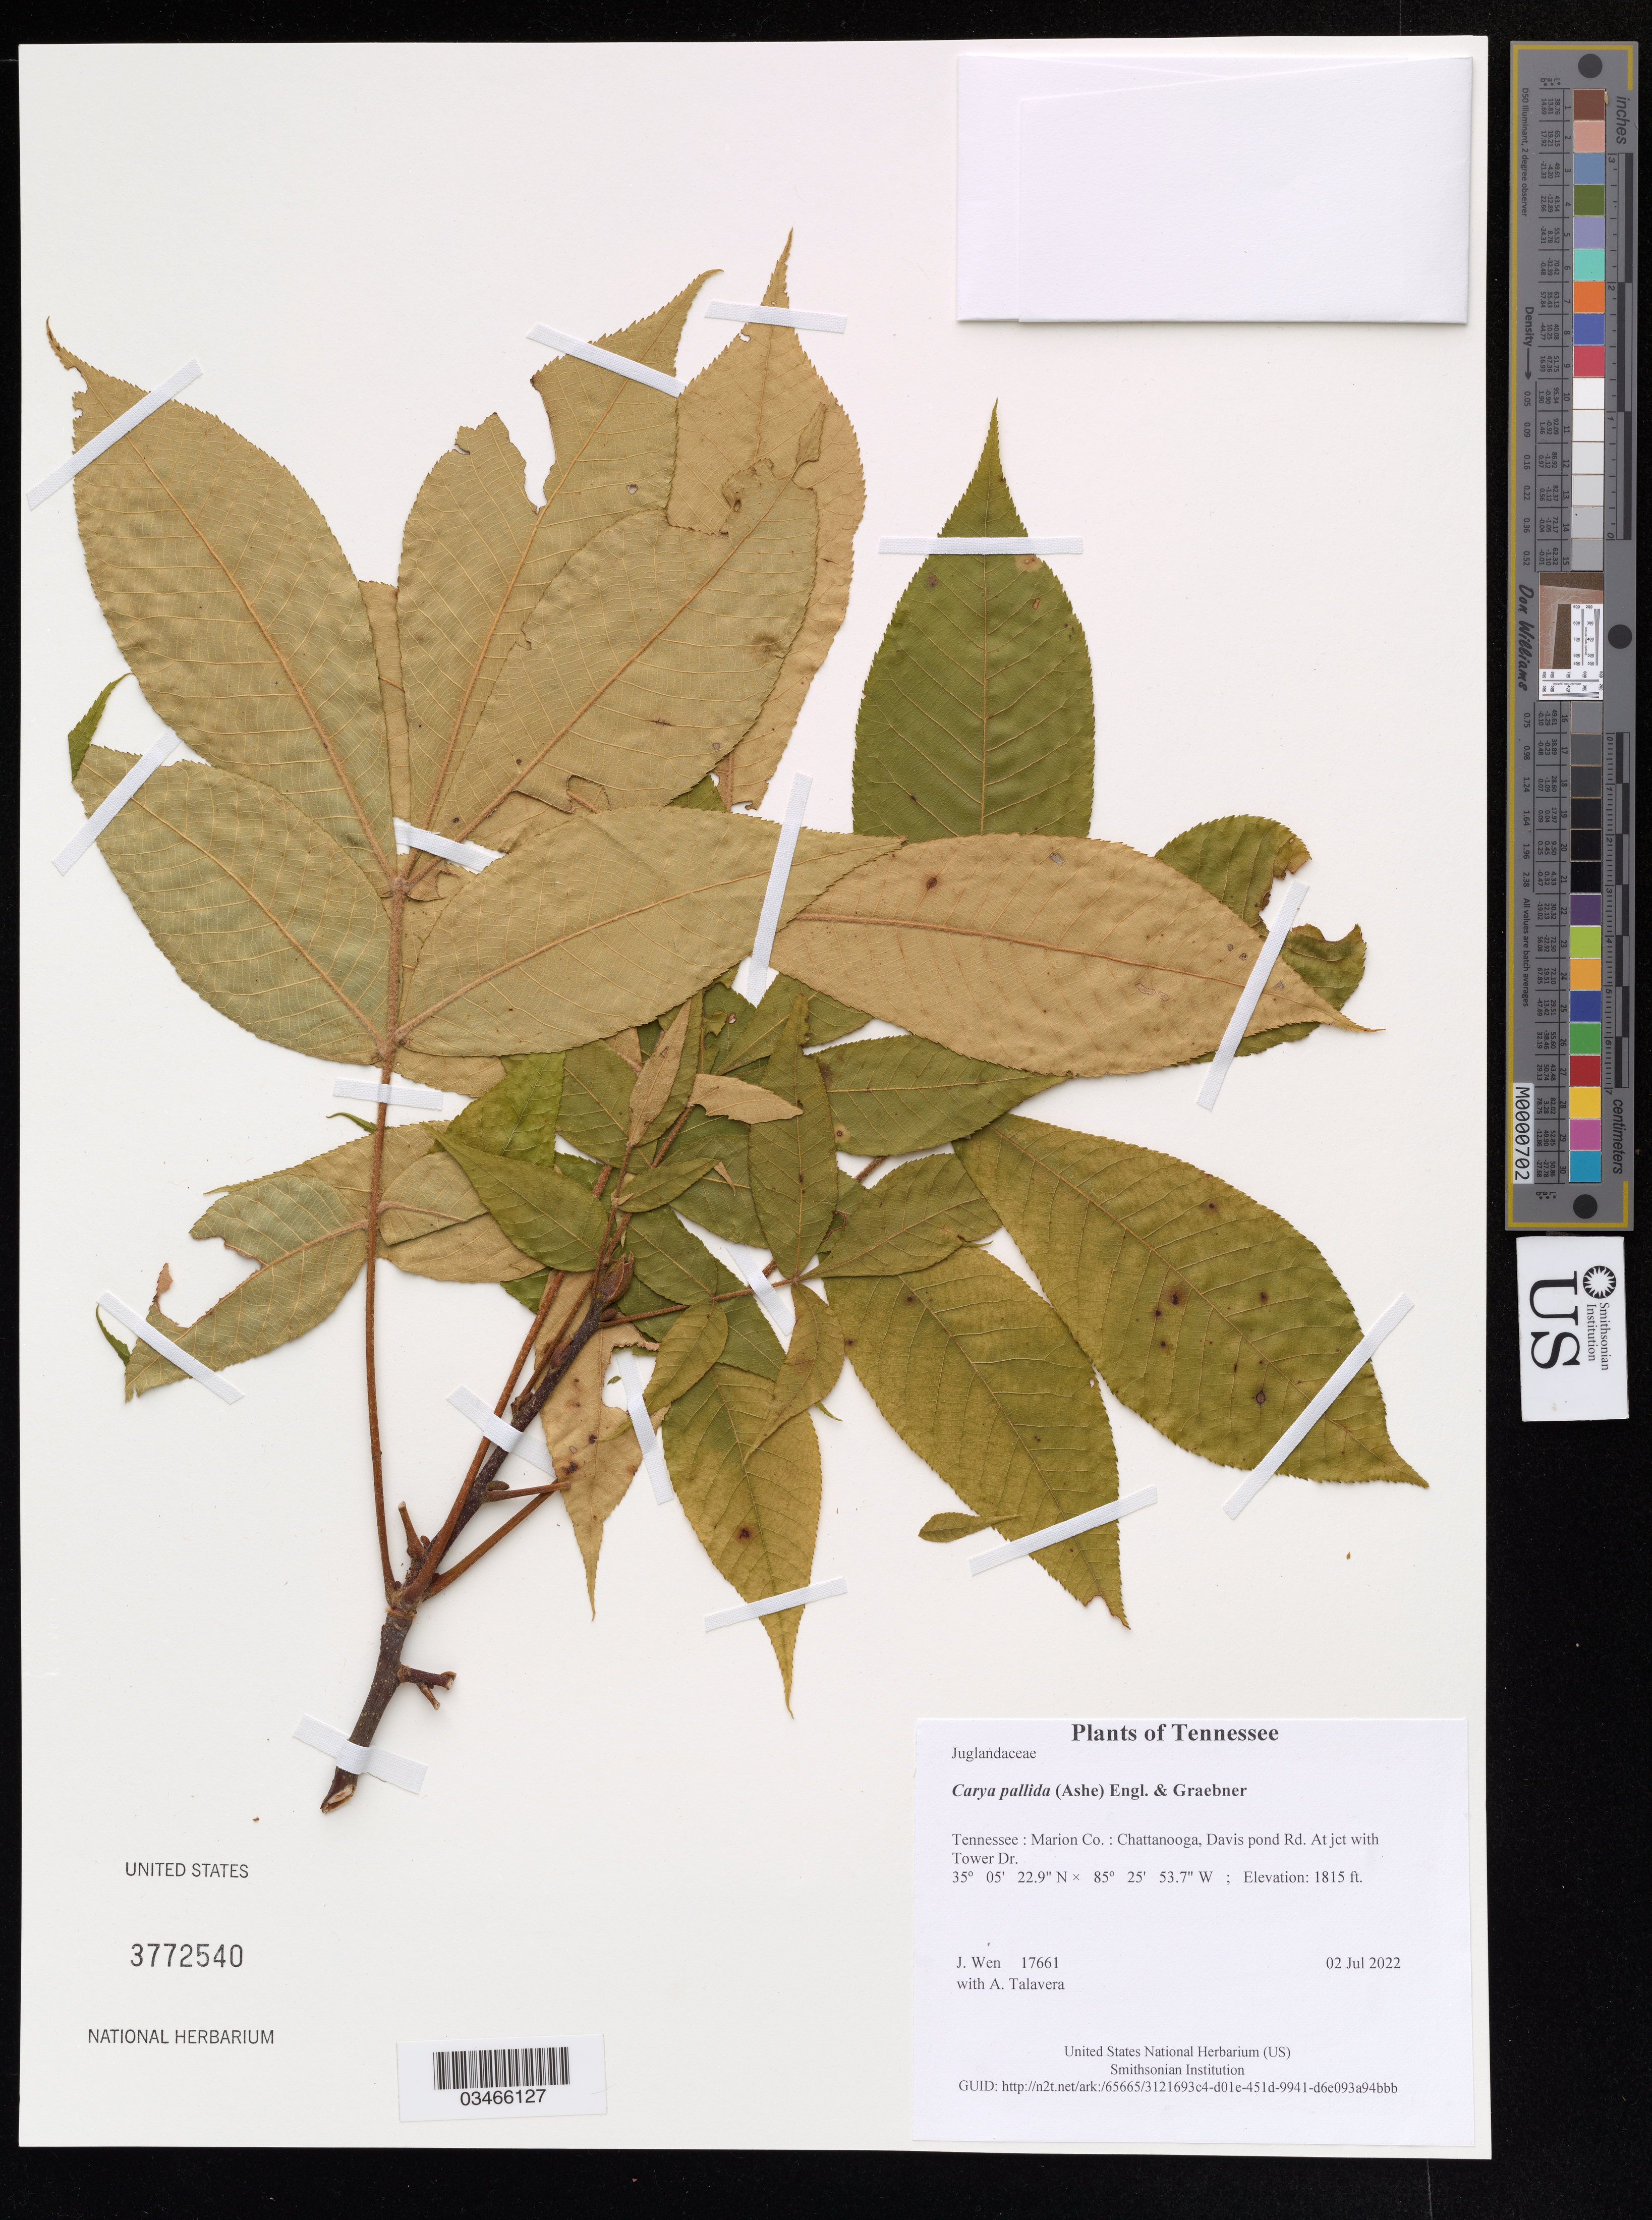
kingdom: Plantae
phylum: Tracheophyta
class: Magnoliopsida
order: Fagales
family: Juglandaceae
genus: Carya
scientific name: Carya pallida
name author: (Ashe) Engl. & Graebner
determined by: Wen, Jun, (BOT), Smithsonian Institution - National Museum of Natural History (UNITED STATES)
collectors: J. Wen & A. Talavera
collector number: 17661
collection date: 2022-07-02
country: United States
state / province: Tennessee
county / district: Marion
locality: Chattanooga, Davis pond Rd. At jct with Tower Dr.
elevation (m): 553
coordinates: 35 05.382 N, 85 25.895 W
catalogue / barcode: US 3772540